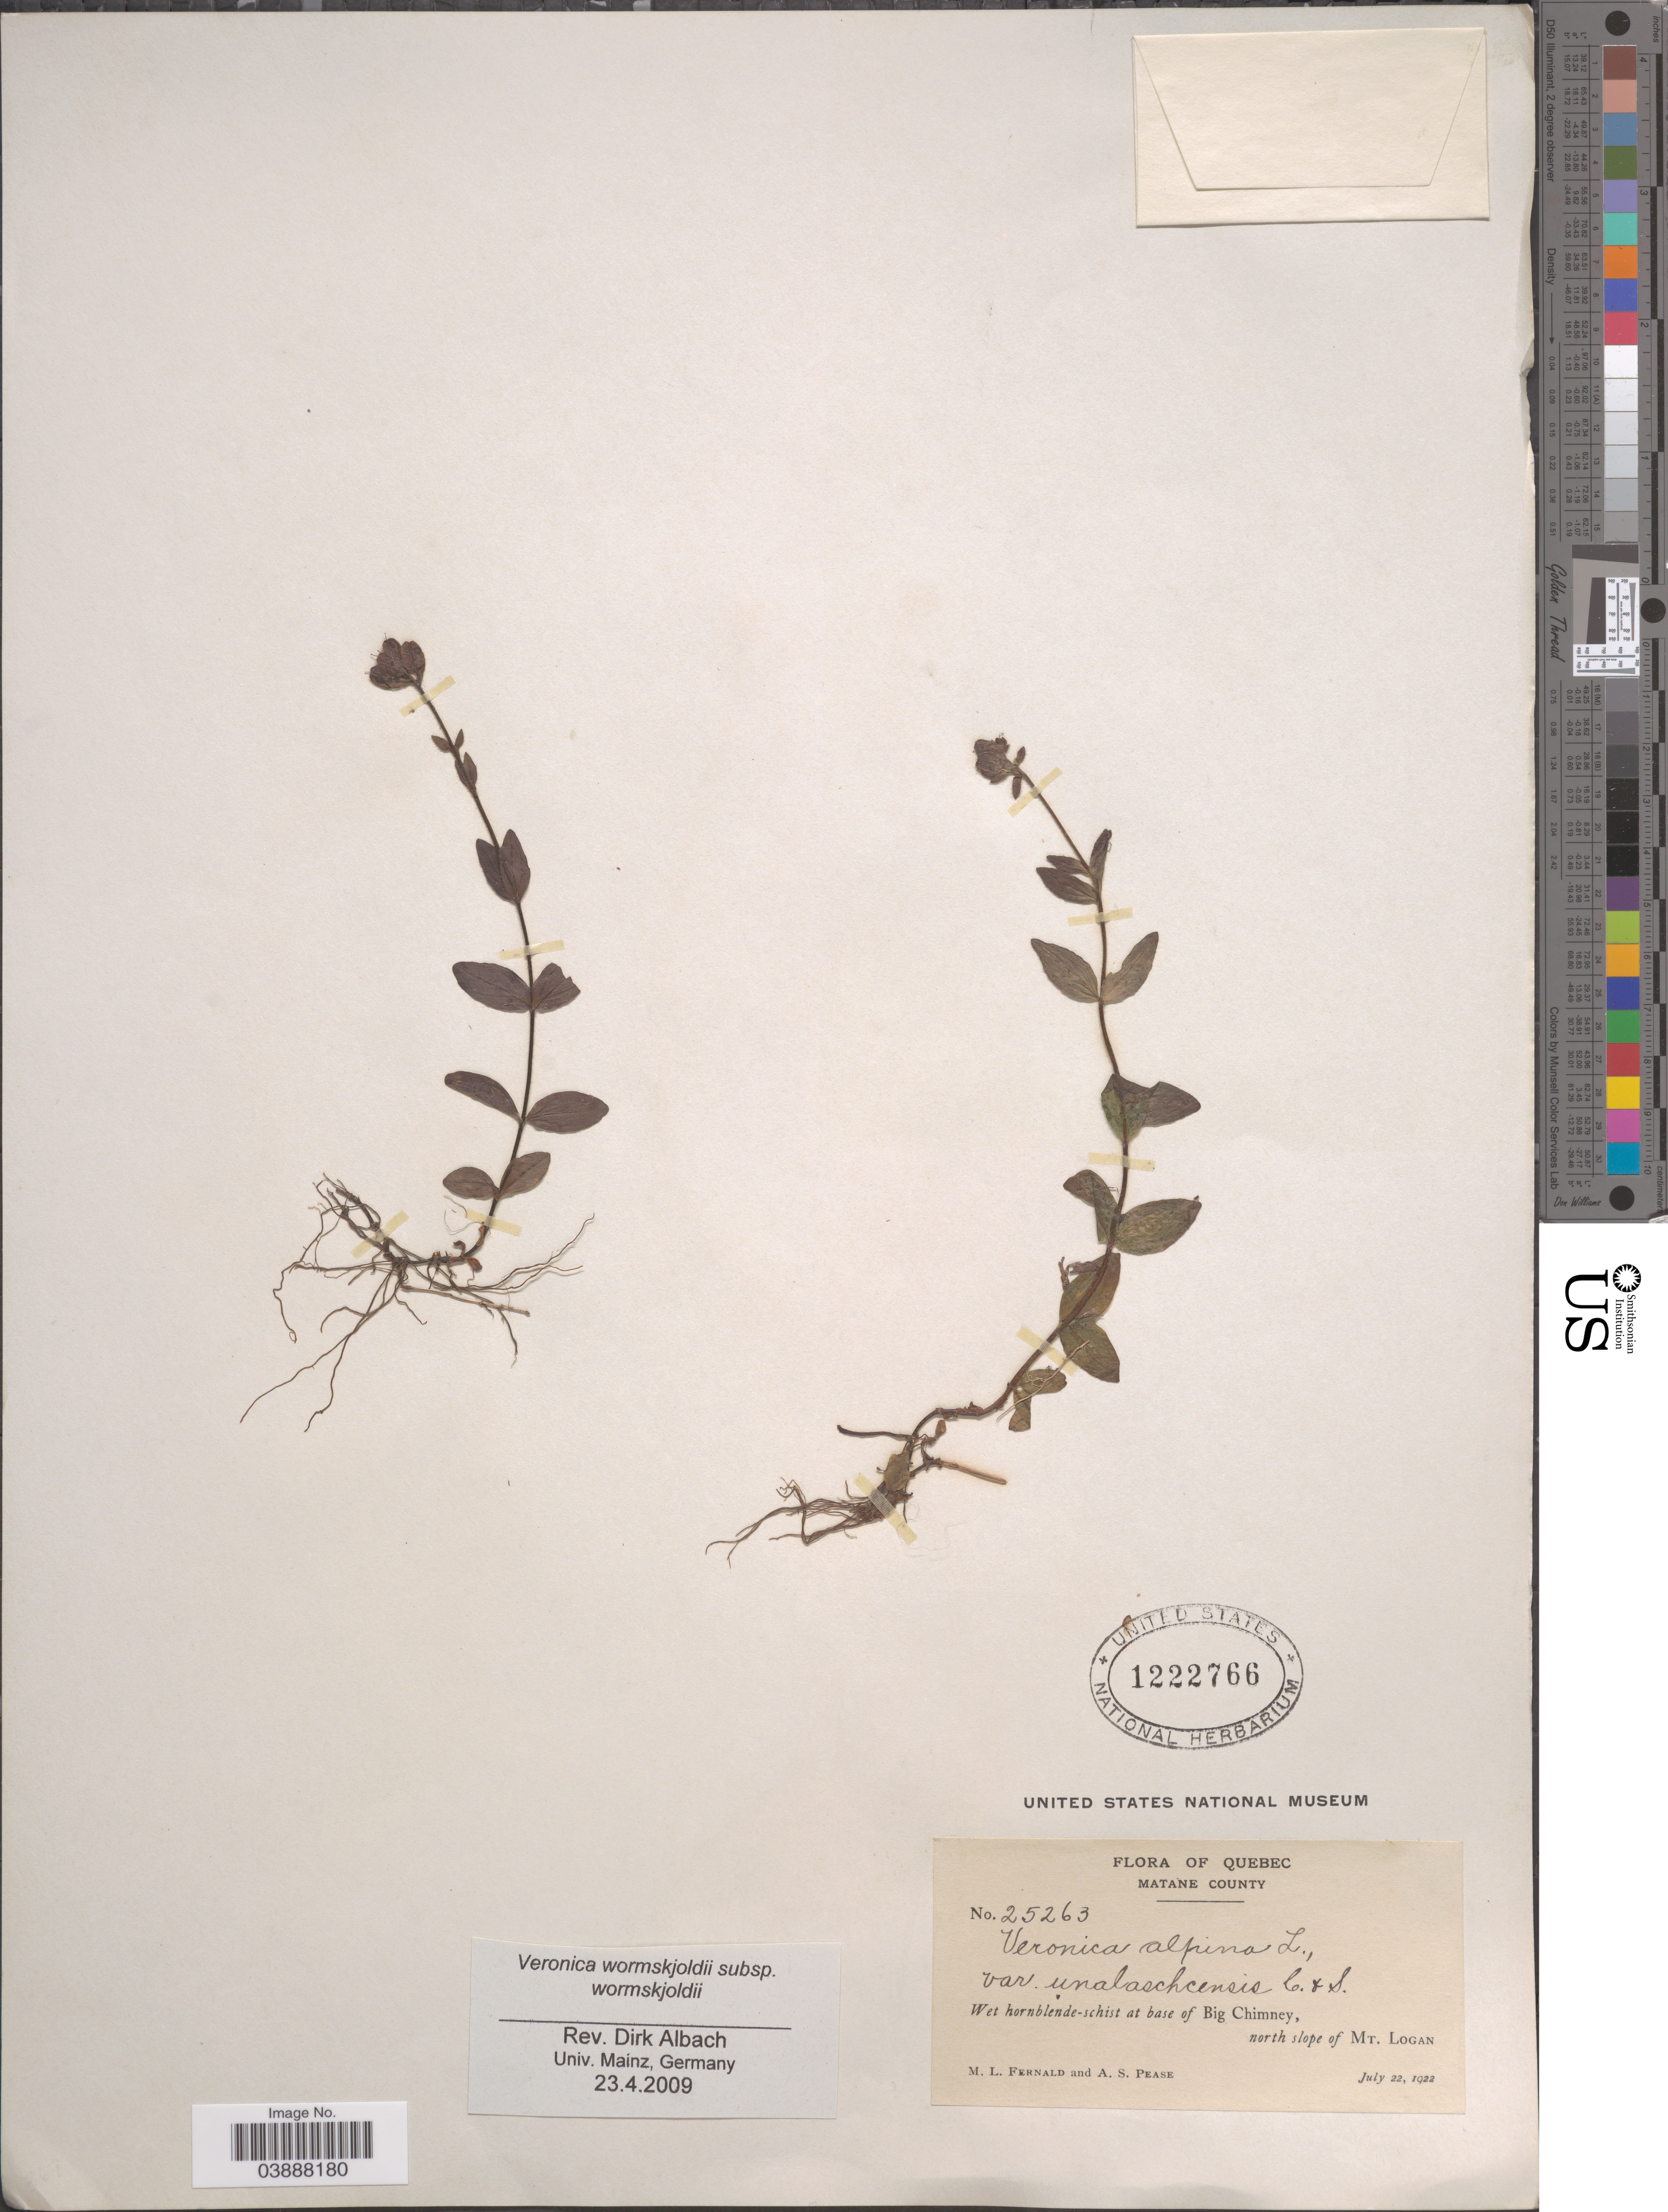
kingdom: Plantae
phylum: Tracheophyta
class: Magnoliopsida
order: Lamiales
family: Plantaginaceae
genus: Veronica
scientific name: Veronica wormskjoldii subsp. wormskjoldii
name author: Roem. & Schult.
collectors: M. L. Fernald & A. S. Pease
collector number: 25263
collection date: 1922-07-22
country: Canada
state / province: Quebec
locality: Matane County. Wet hornblende-schist at base of Big Chimney, north slope of Mt. Logan.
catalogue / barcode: US 1222766